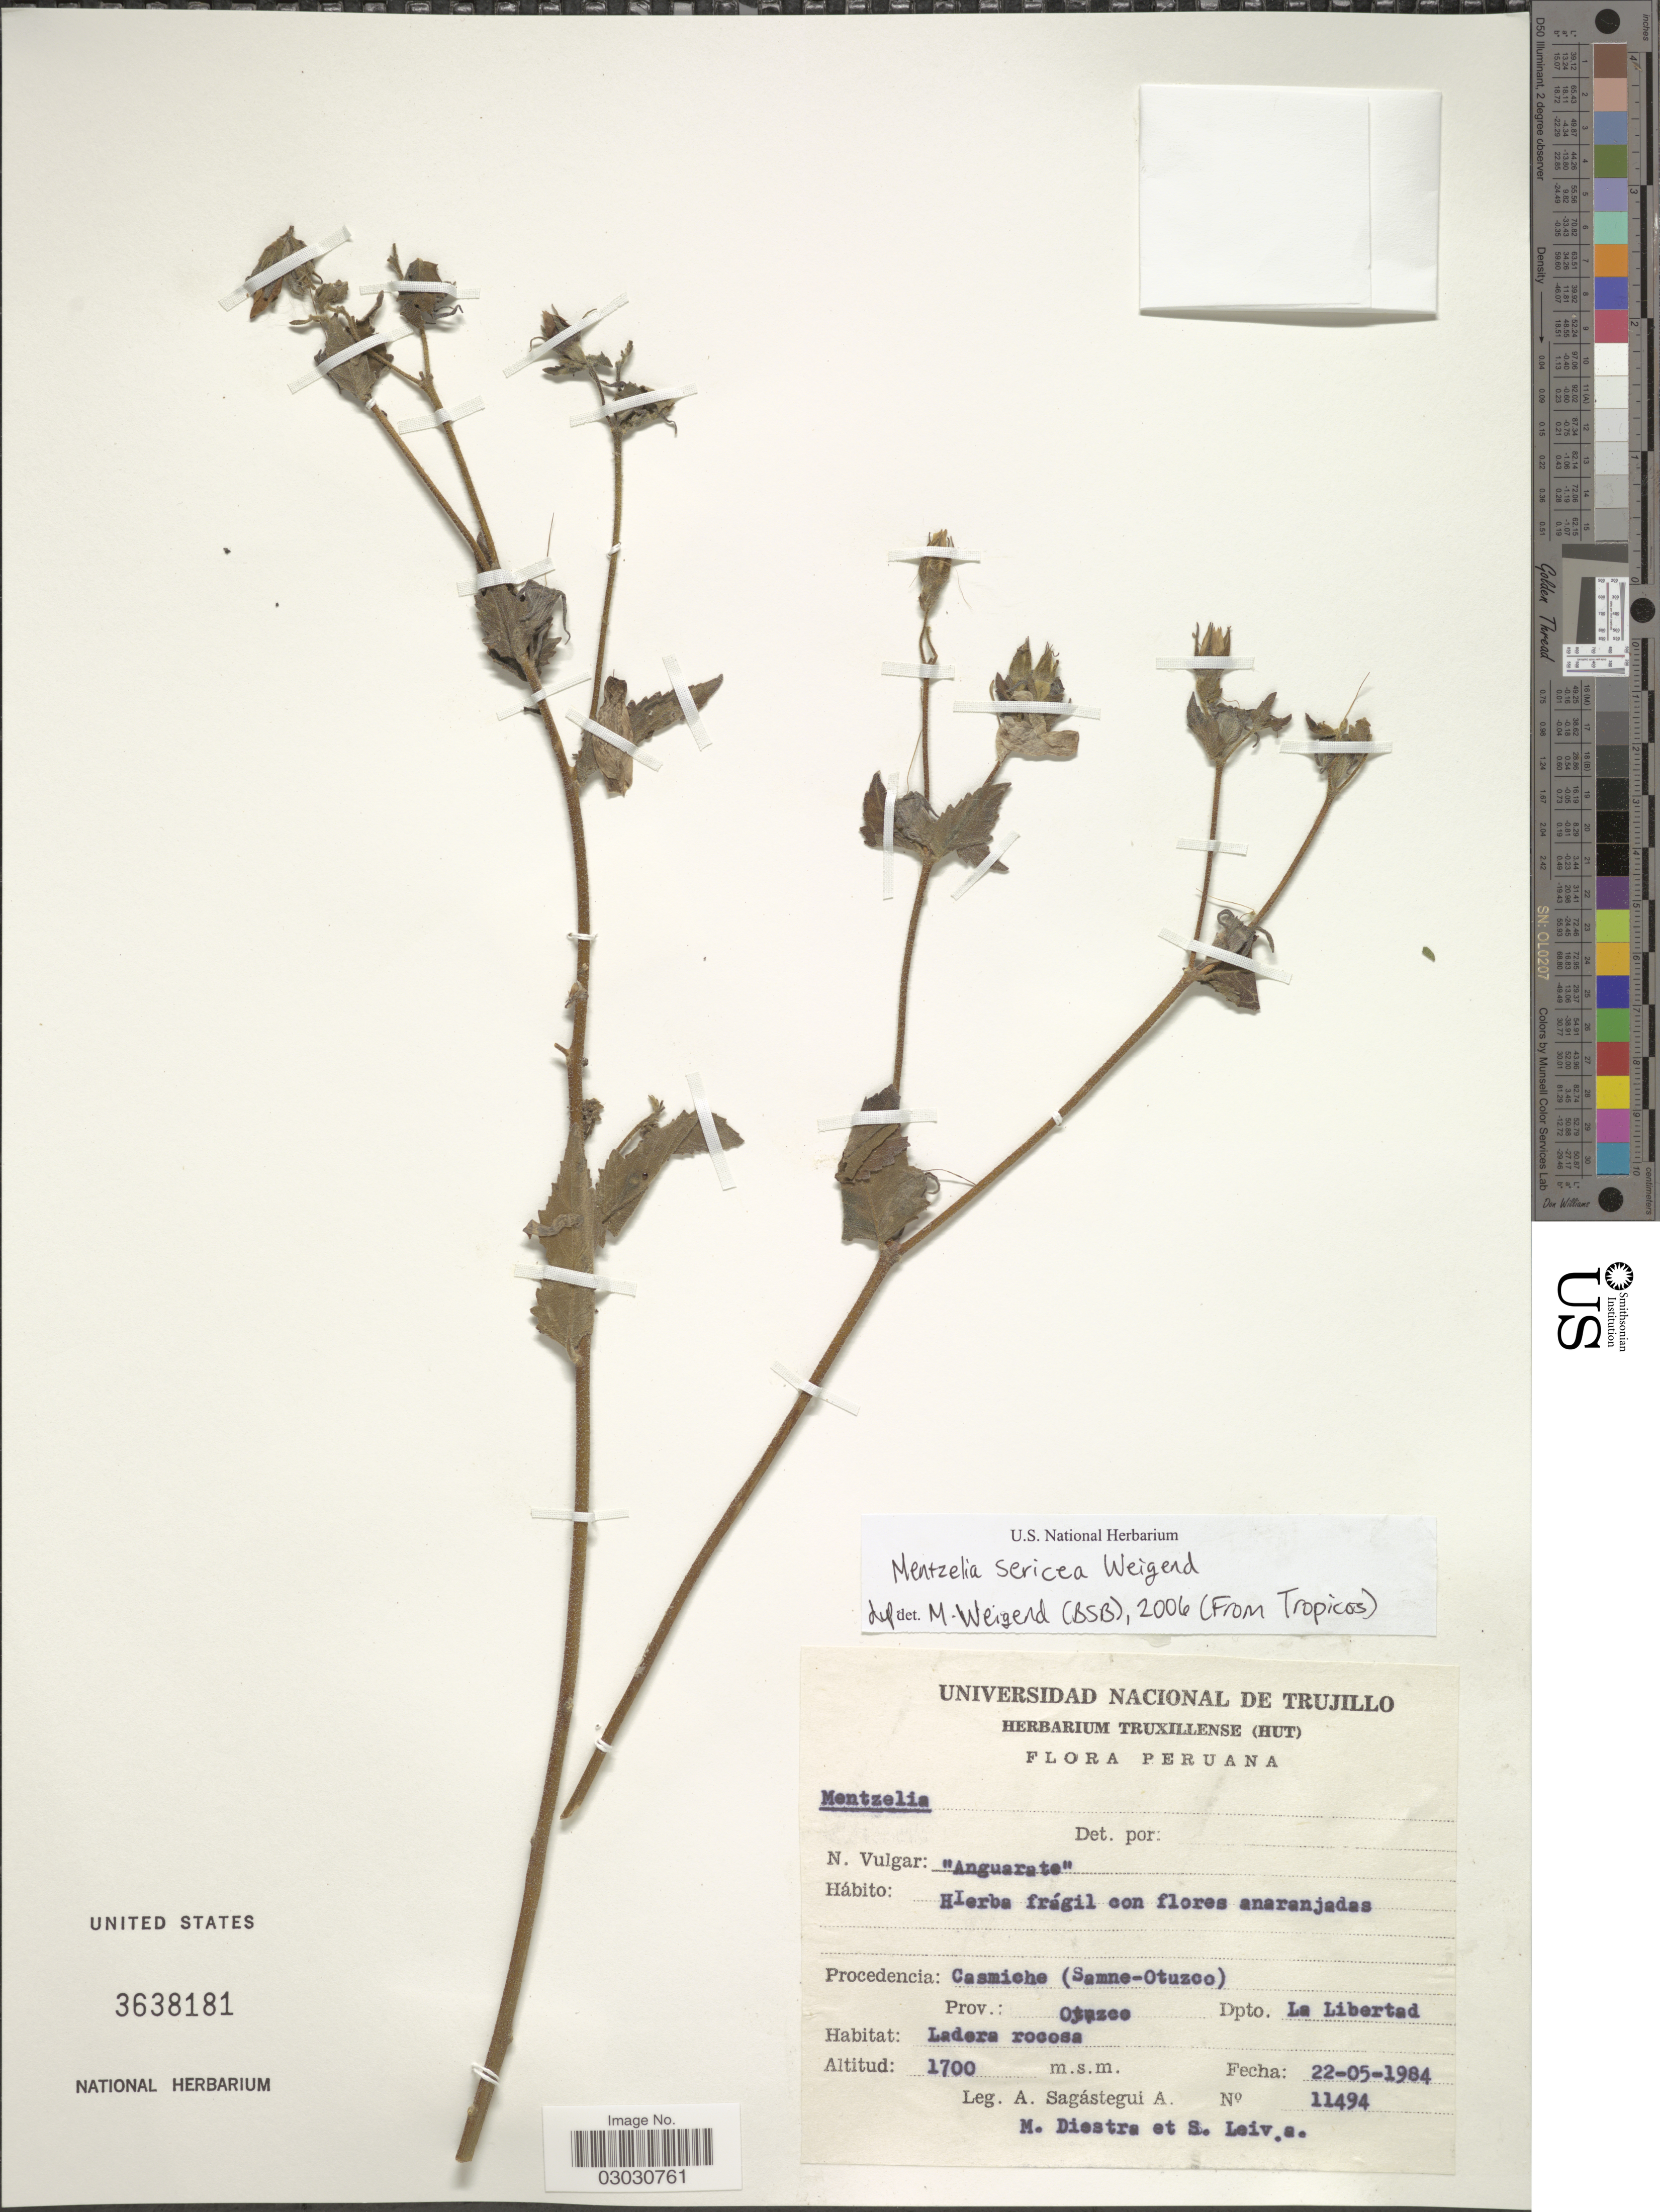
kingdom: Plantae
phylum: Tracheophyta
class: Magnoliopsida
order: Cornales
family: Loasaceae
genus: Mentzelia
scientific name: Mentzelia sericea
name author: Weigend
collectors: A. Sagástegui A., M. Diestra & S. Leiva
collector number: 11494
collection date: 1984-05-22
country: Peru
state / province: La Libertad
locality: Procedencia: Casmiche (Samne-Otuzco). Prov.: Otuzco. Dpto.: La Libertad.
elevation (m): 1700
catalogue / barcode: US 3638181